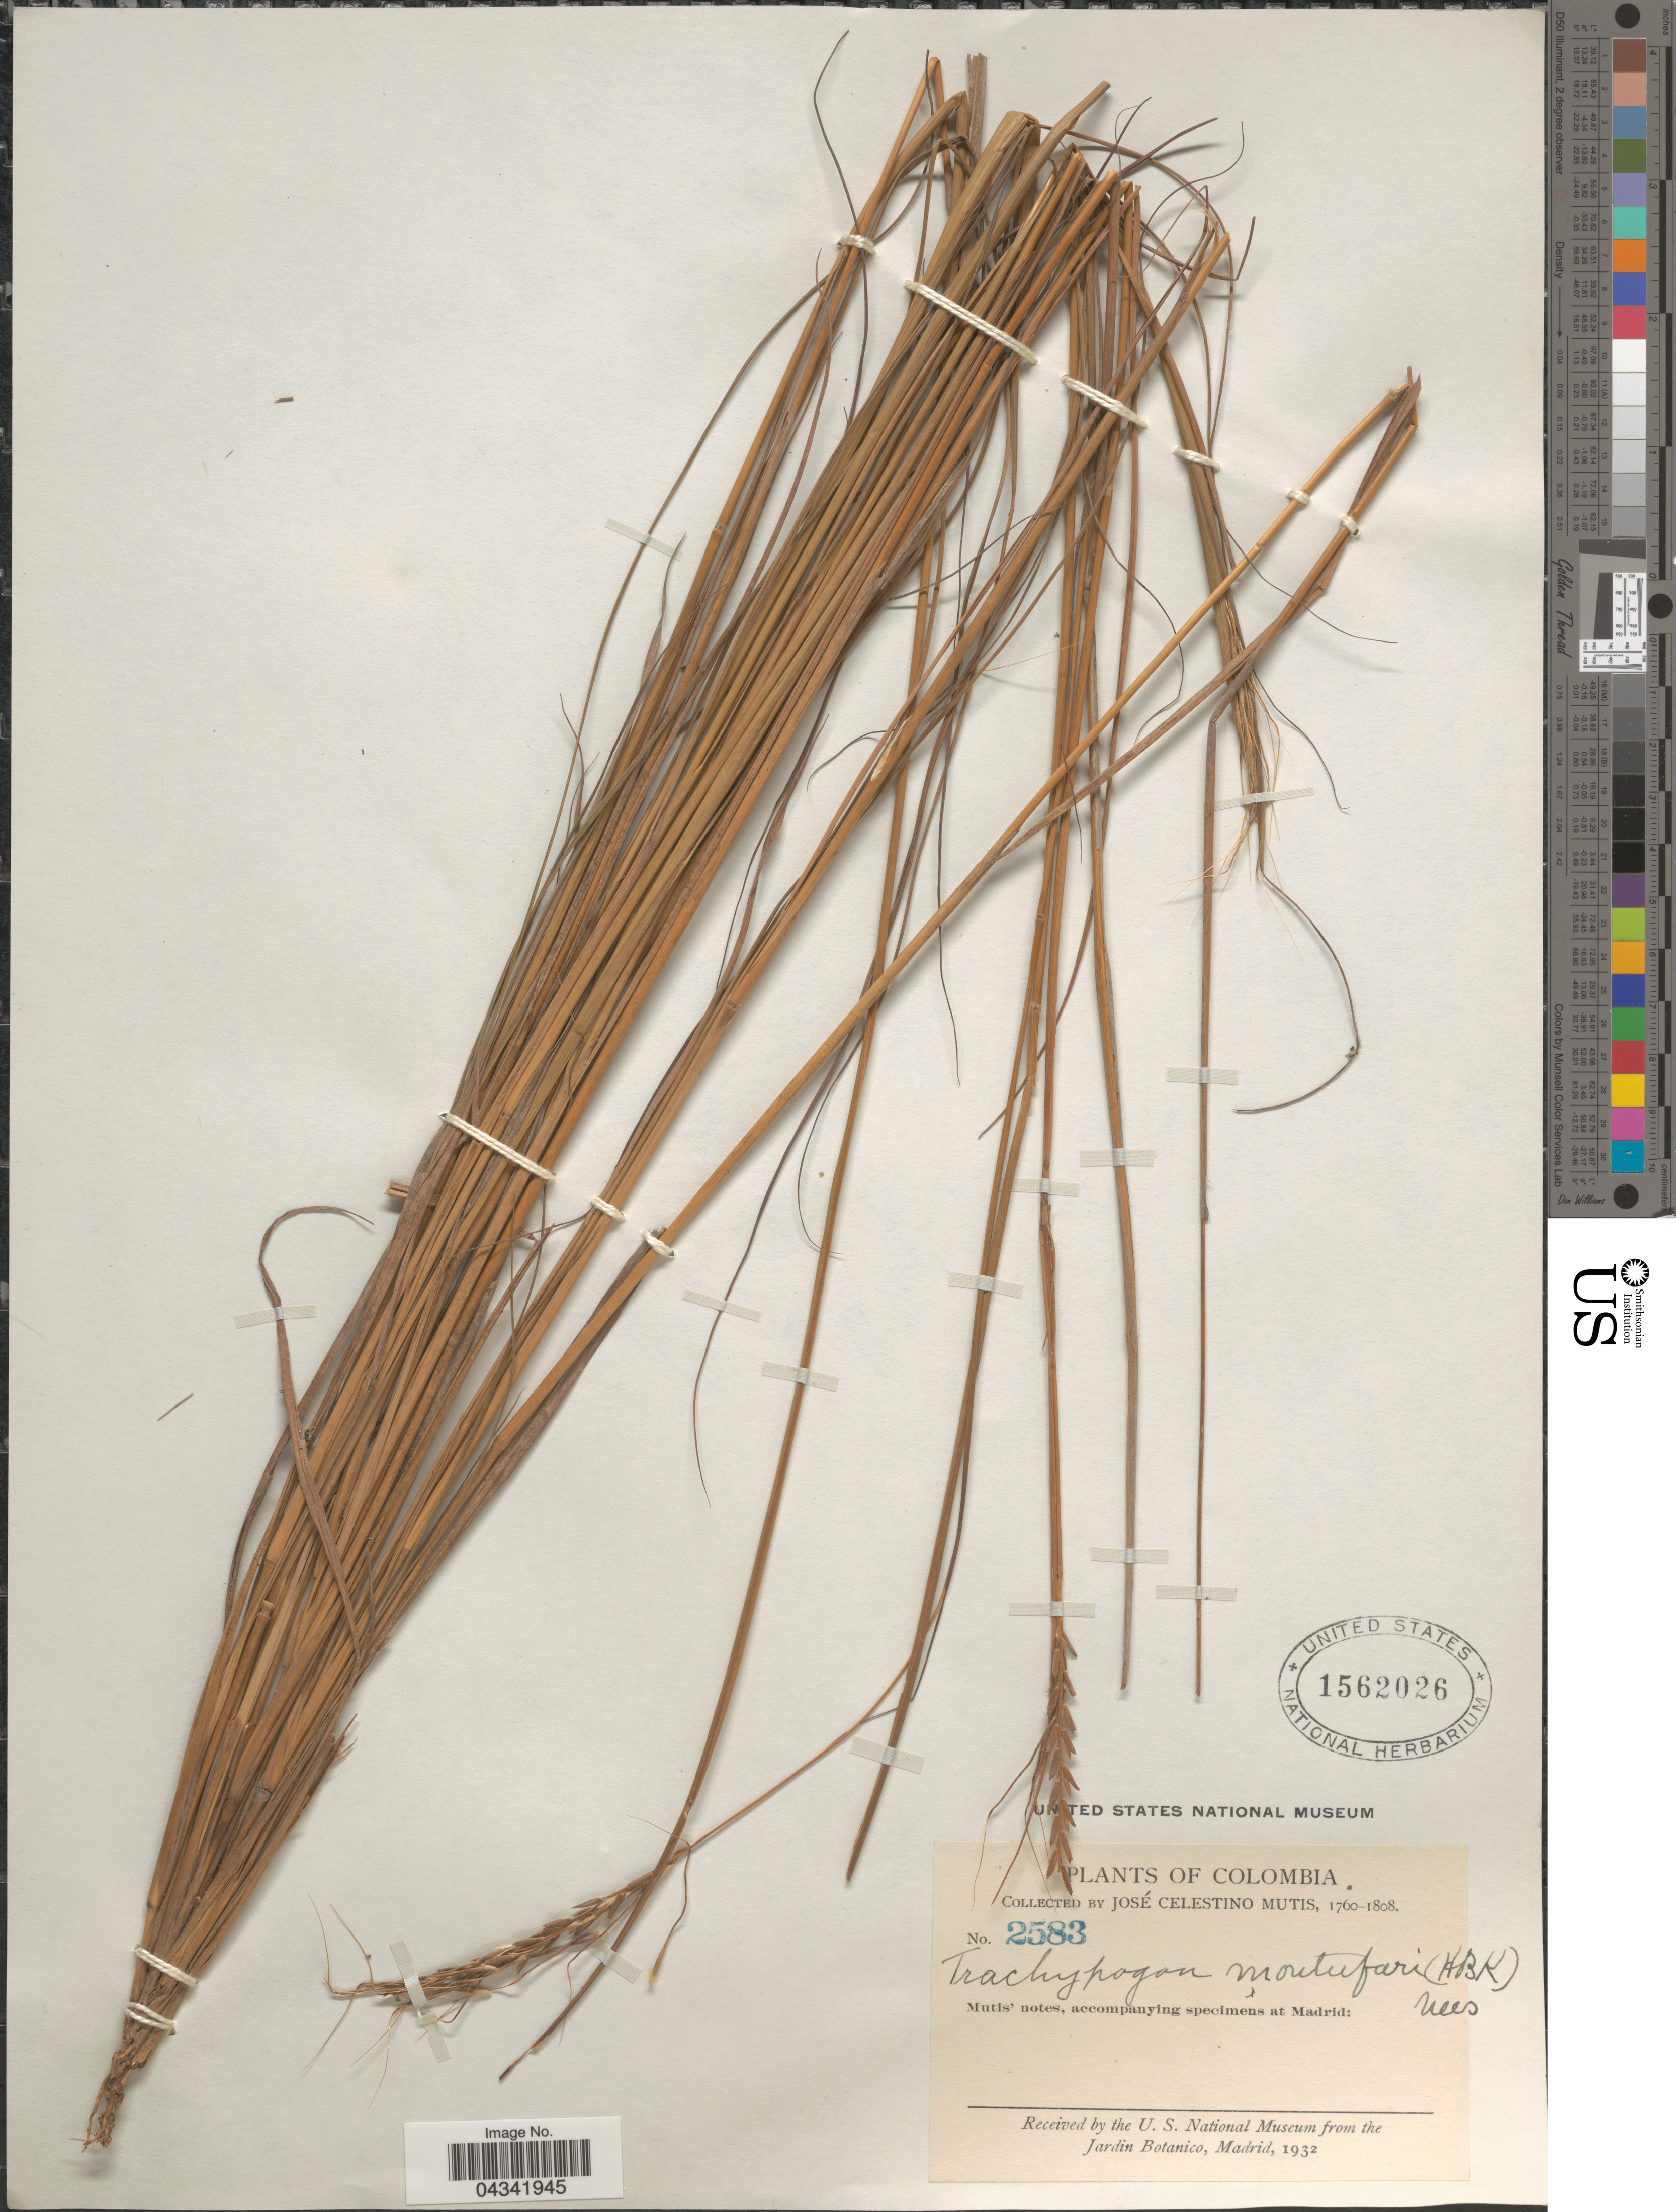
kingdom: Plantae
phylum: Tracheophyta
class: Liliopsida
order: Poales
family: Poaceae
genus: Trachypogon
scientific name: Trachypogon spicatus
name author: (L. f.) Kuntze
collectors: J. C. B. Mutis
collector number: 2583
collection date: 1760/1808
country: Colombia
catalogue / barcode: US 1562026